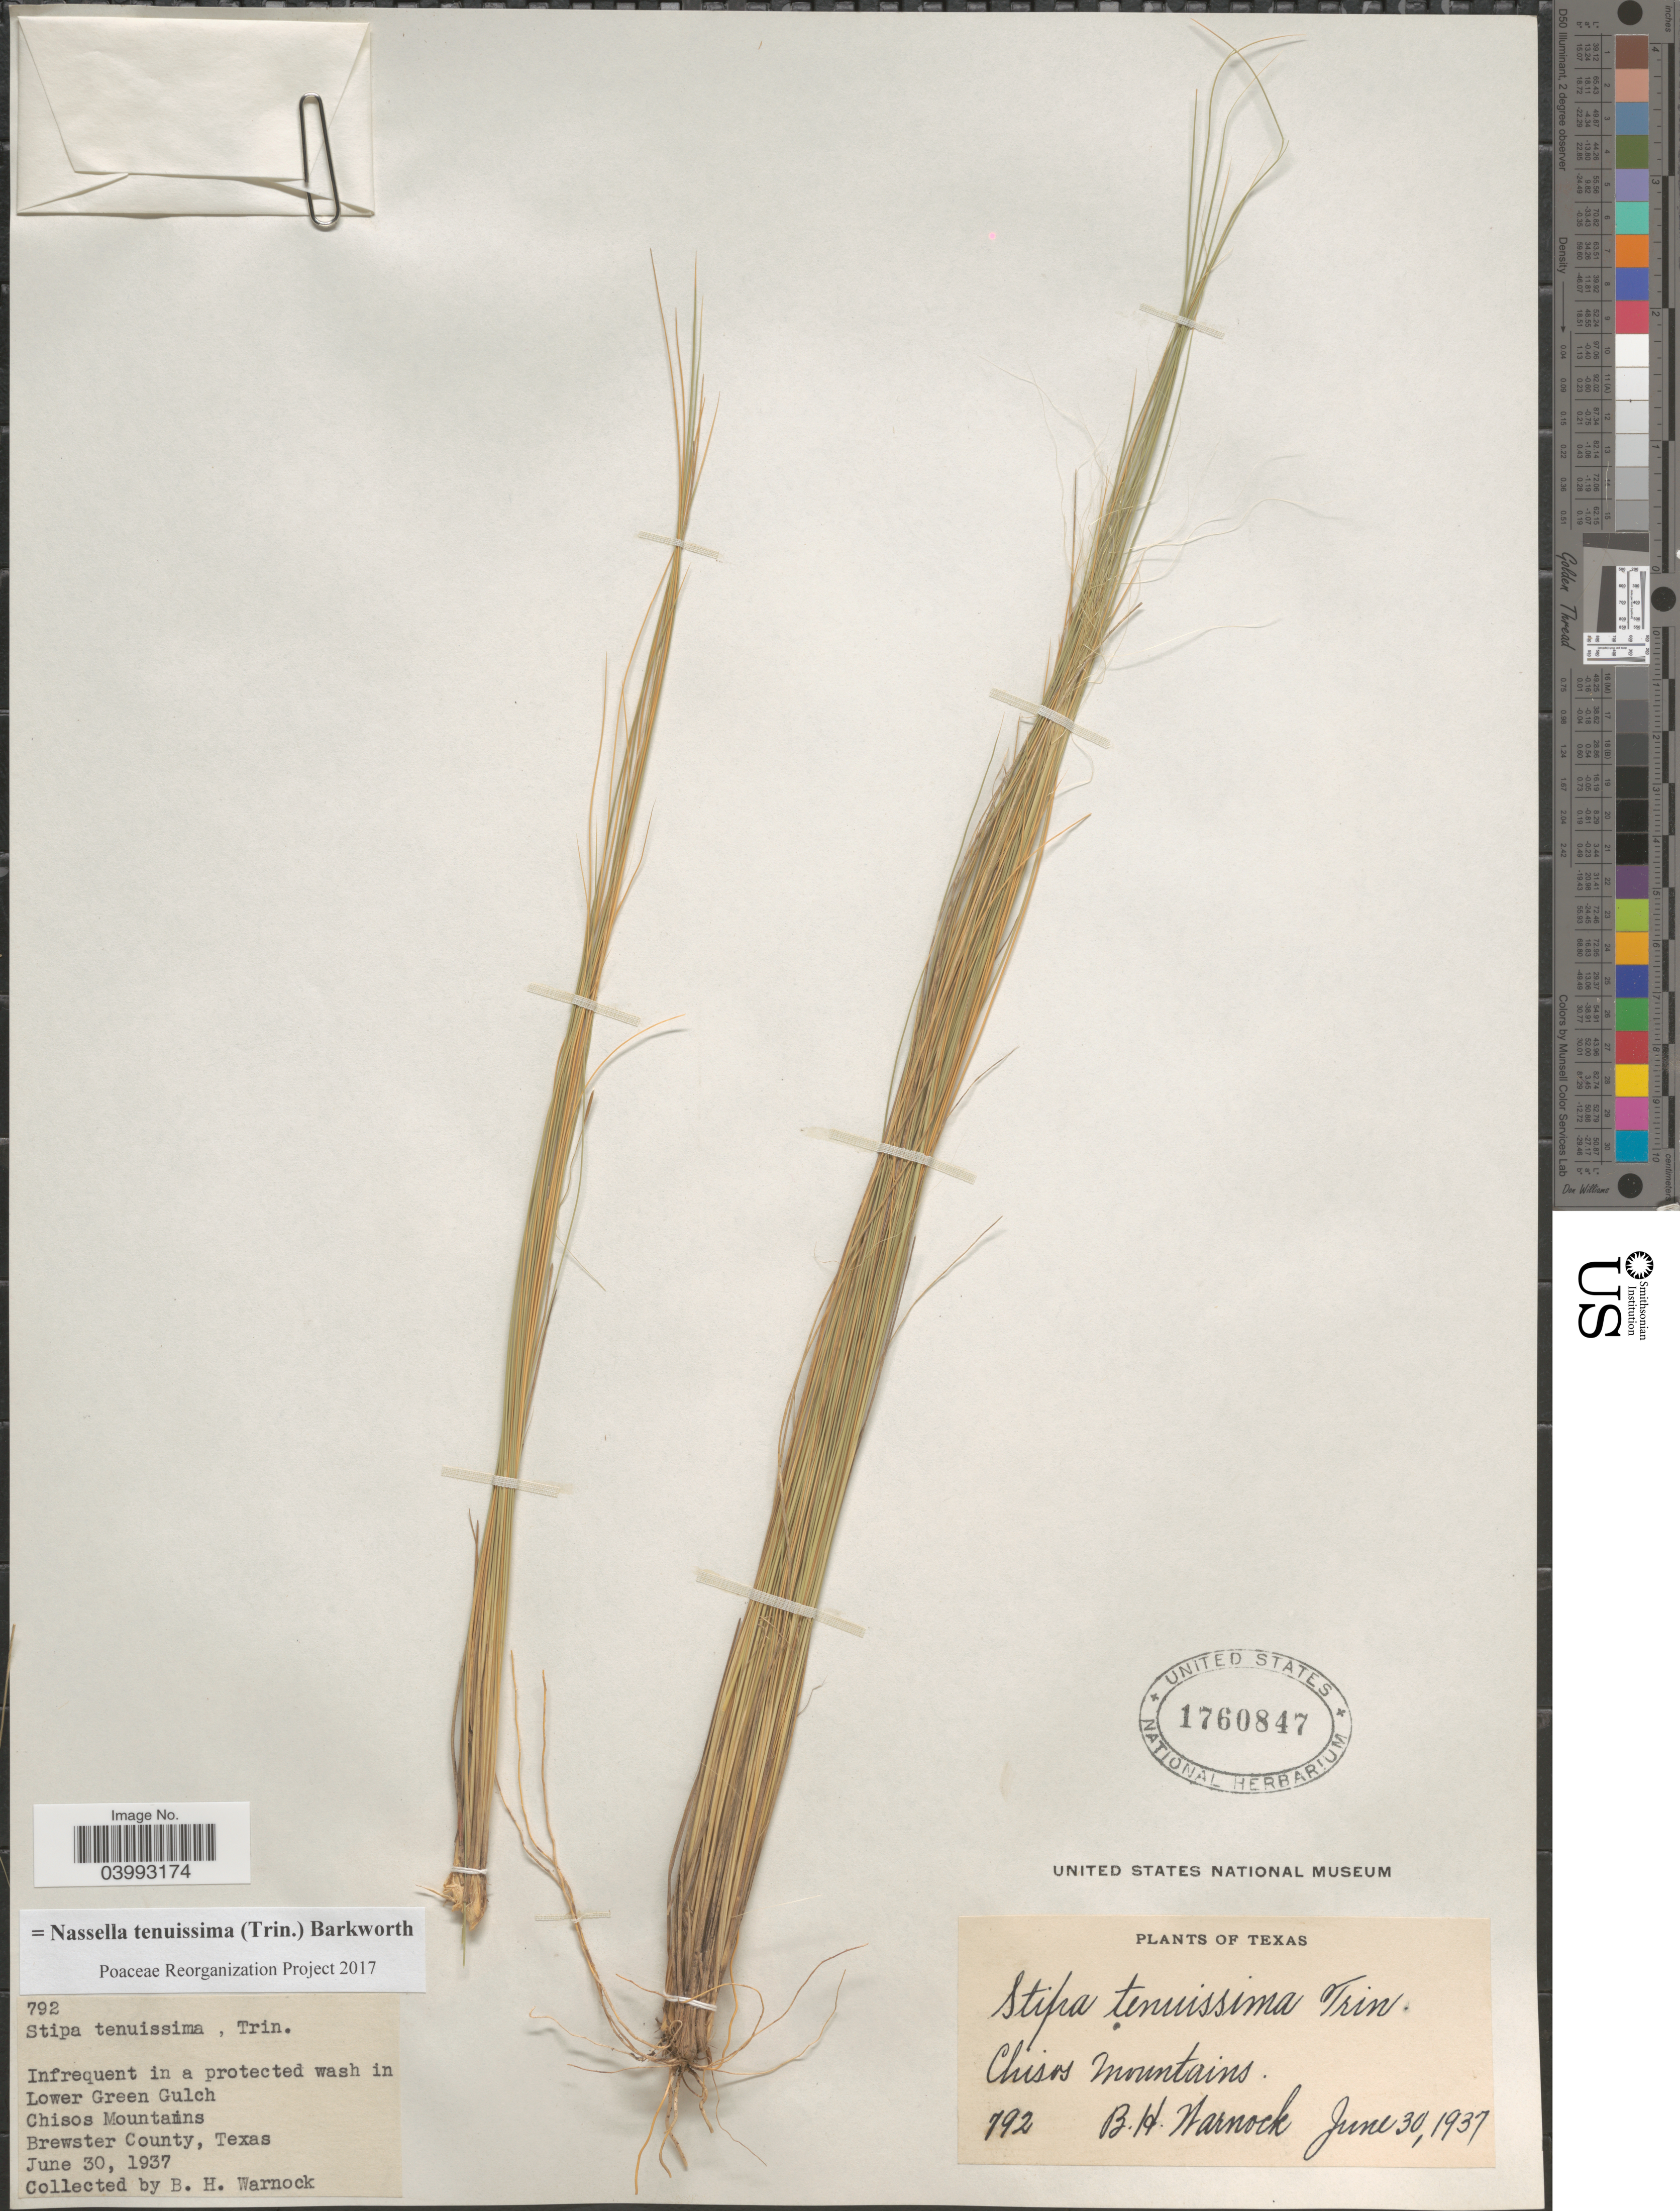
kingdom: Plantae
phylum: Tracheophyta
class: Liliopsida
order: Poales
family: Poaceae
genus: Nassella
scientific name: Nassella tenuissima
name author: (Trin.) Barkworth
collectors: B. H. Warnock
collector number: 792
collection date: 1937-06-30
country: United States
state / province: Texas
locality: Infrequent in a protected wash in Lower Green Gulch. Chisos Mountains. Brewster County.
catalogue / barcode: US 1760847